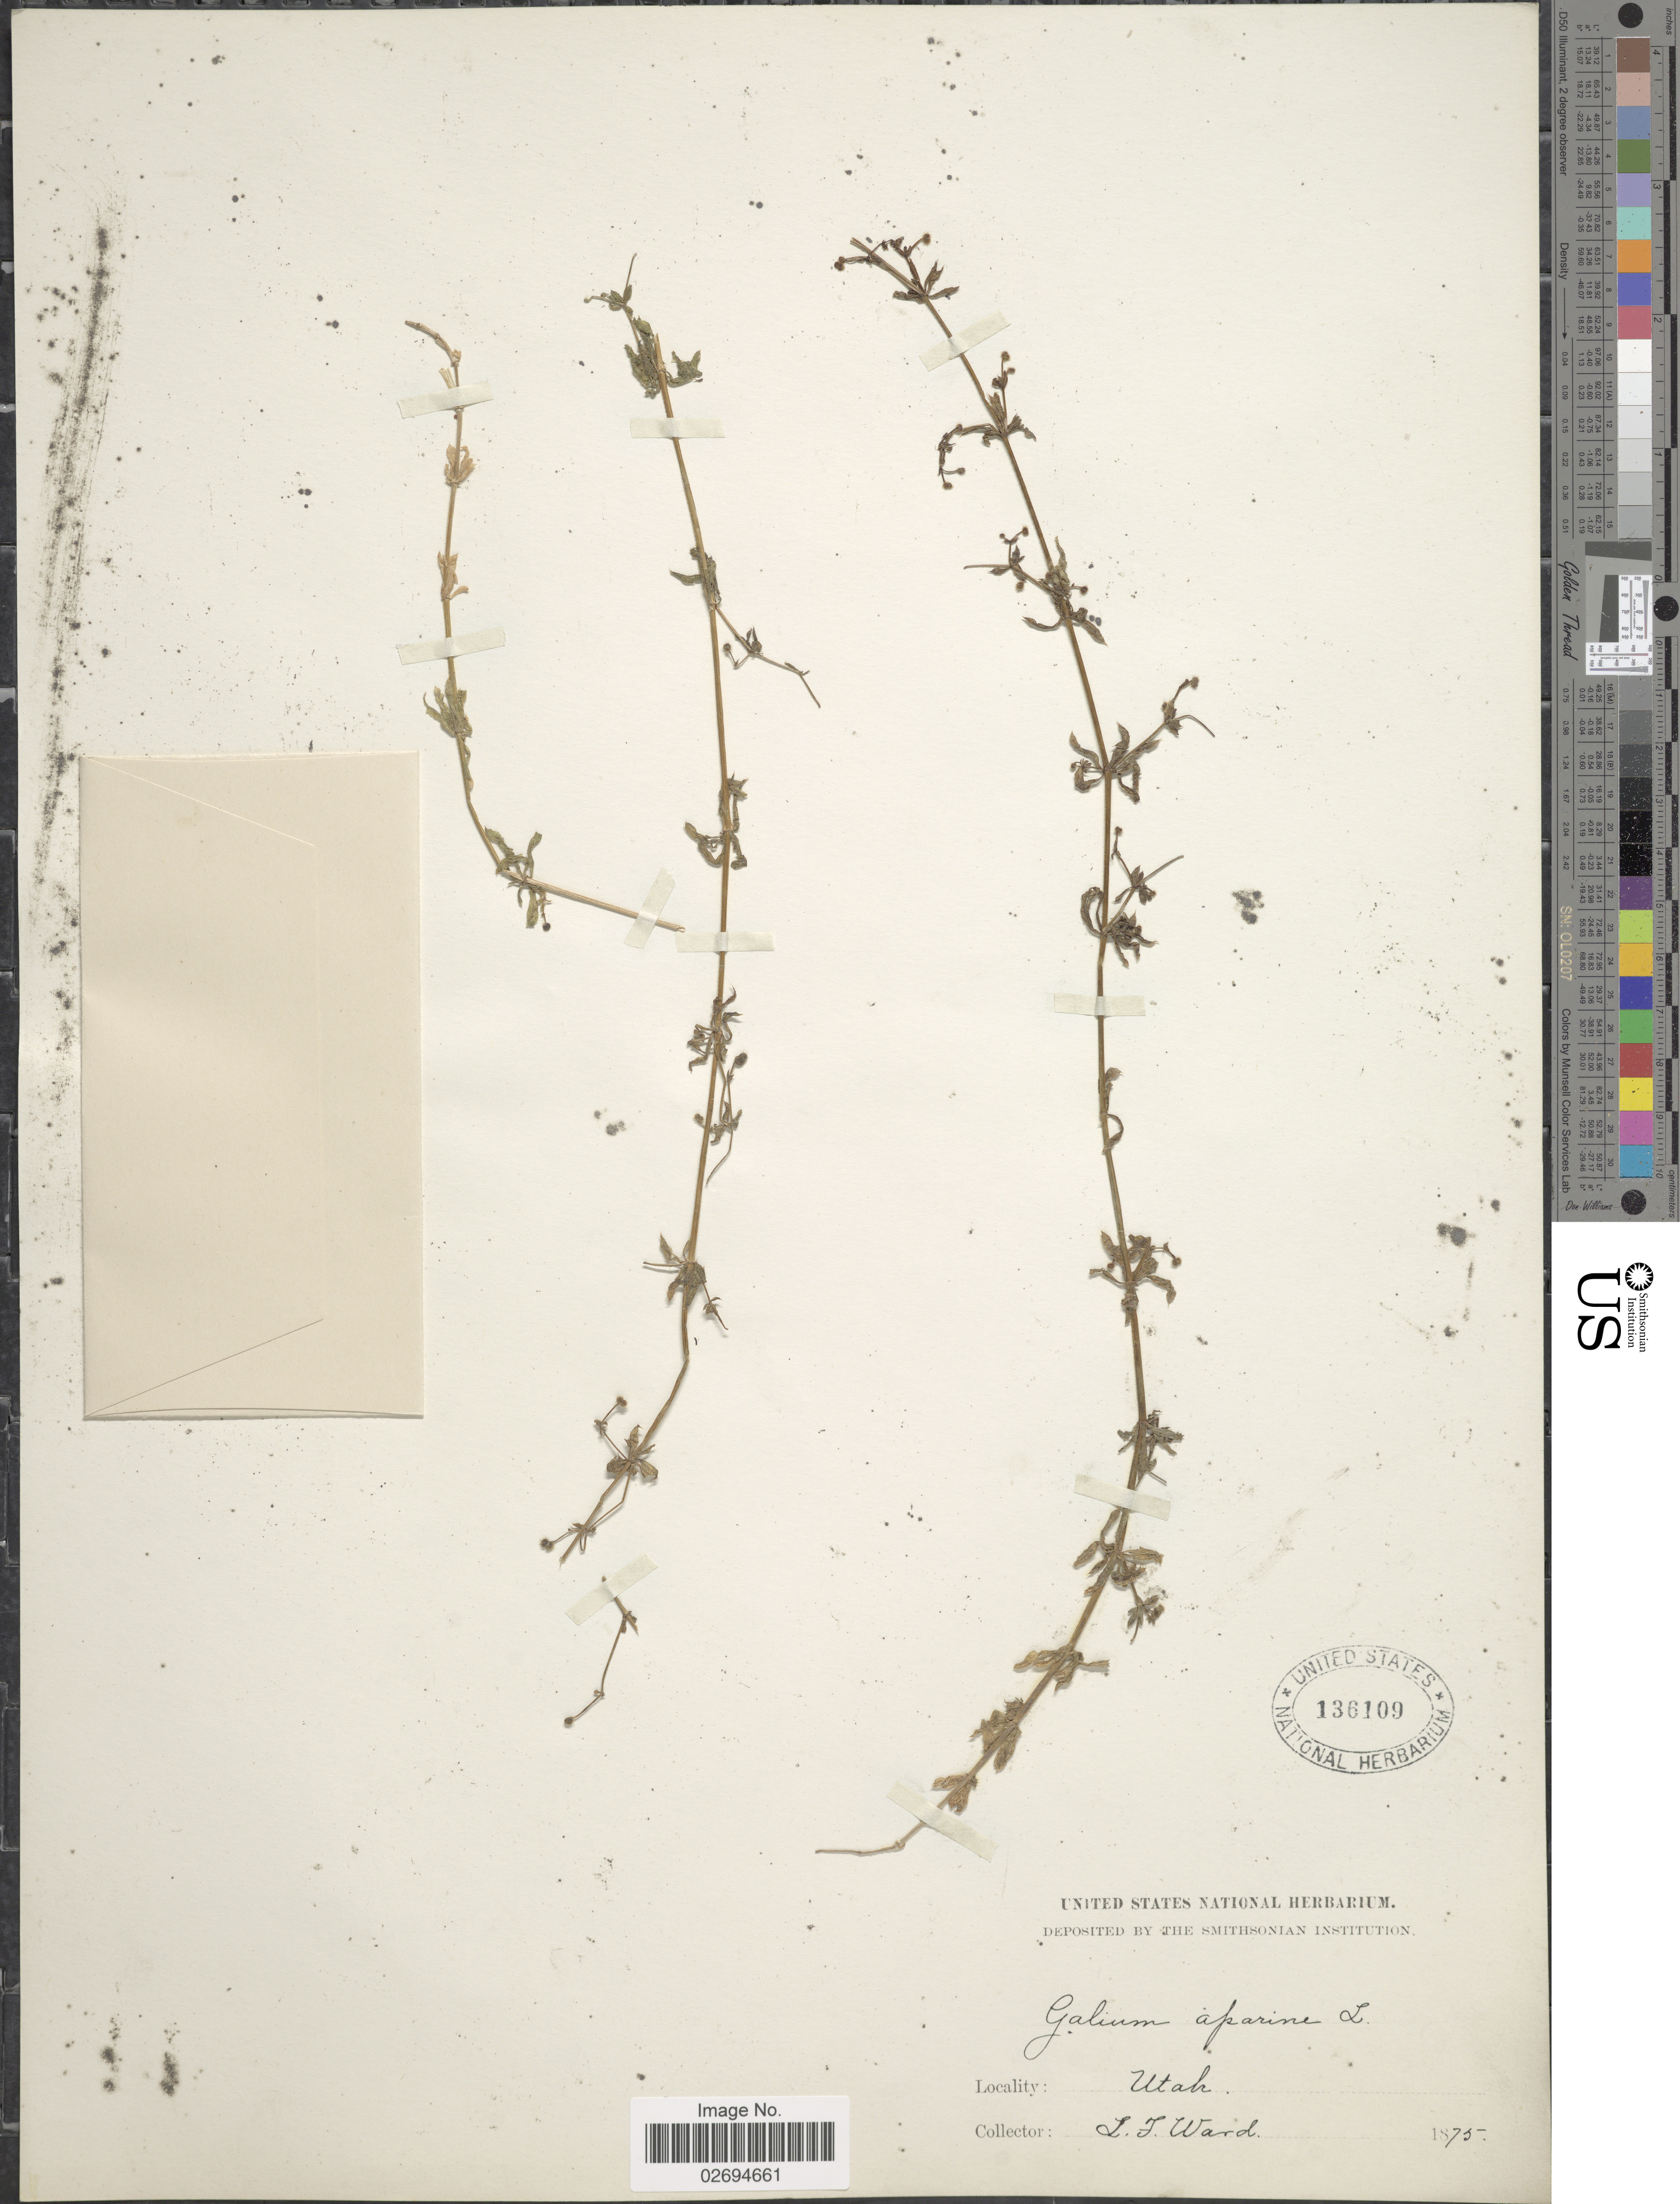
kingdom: Plantae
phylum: Tracheophyta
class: Magnoliopsida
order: Gentianales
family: Rubiaceae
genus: Galium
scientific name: Galium vaillantii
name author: DC.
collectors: L. F. Ward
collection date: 1875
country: United States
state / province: Utah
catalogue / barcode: US 136109